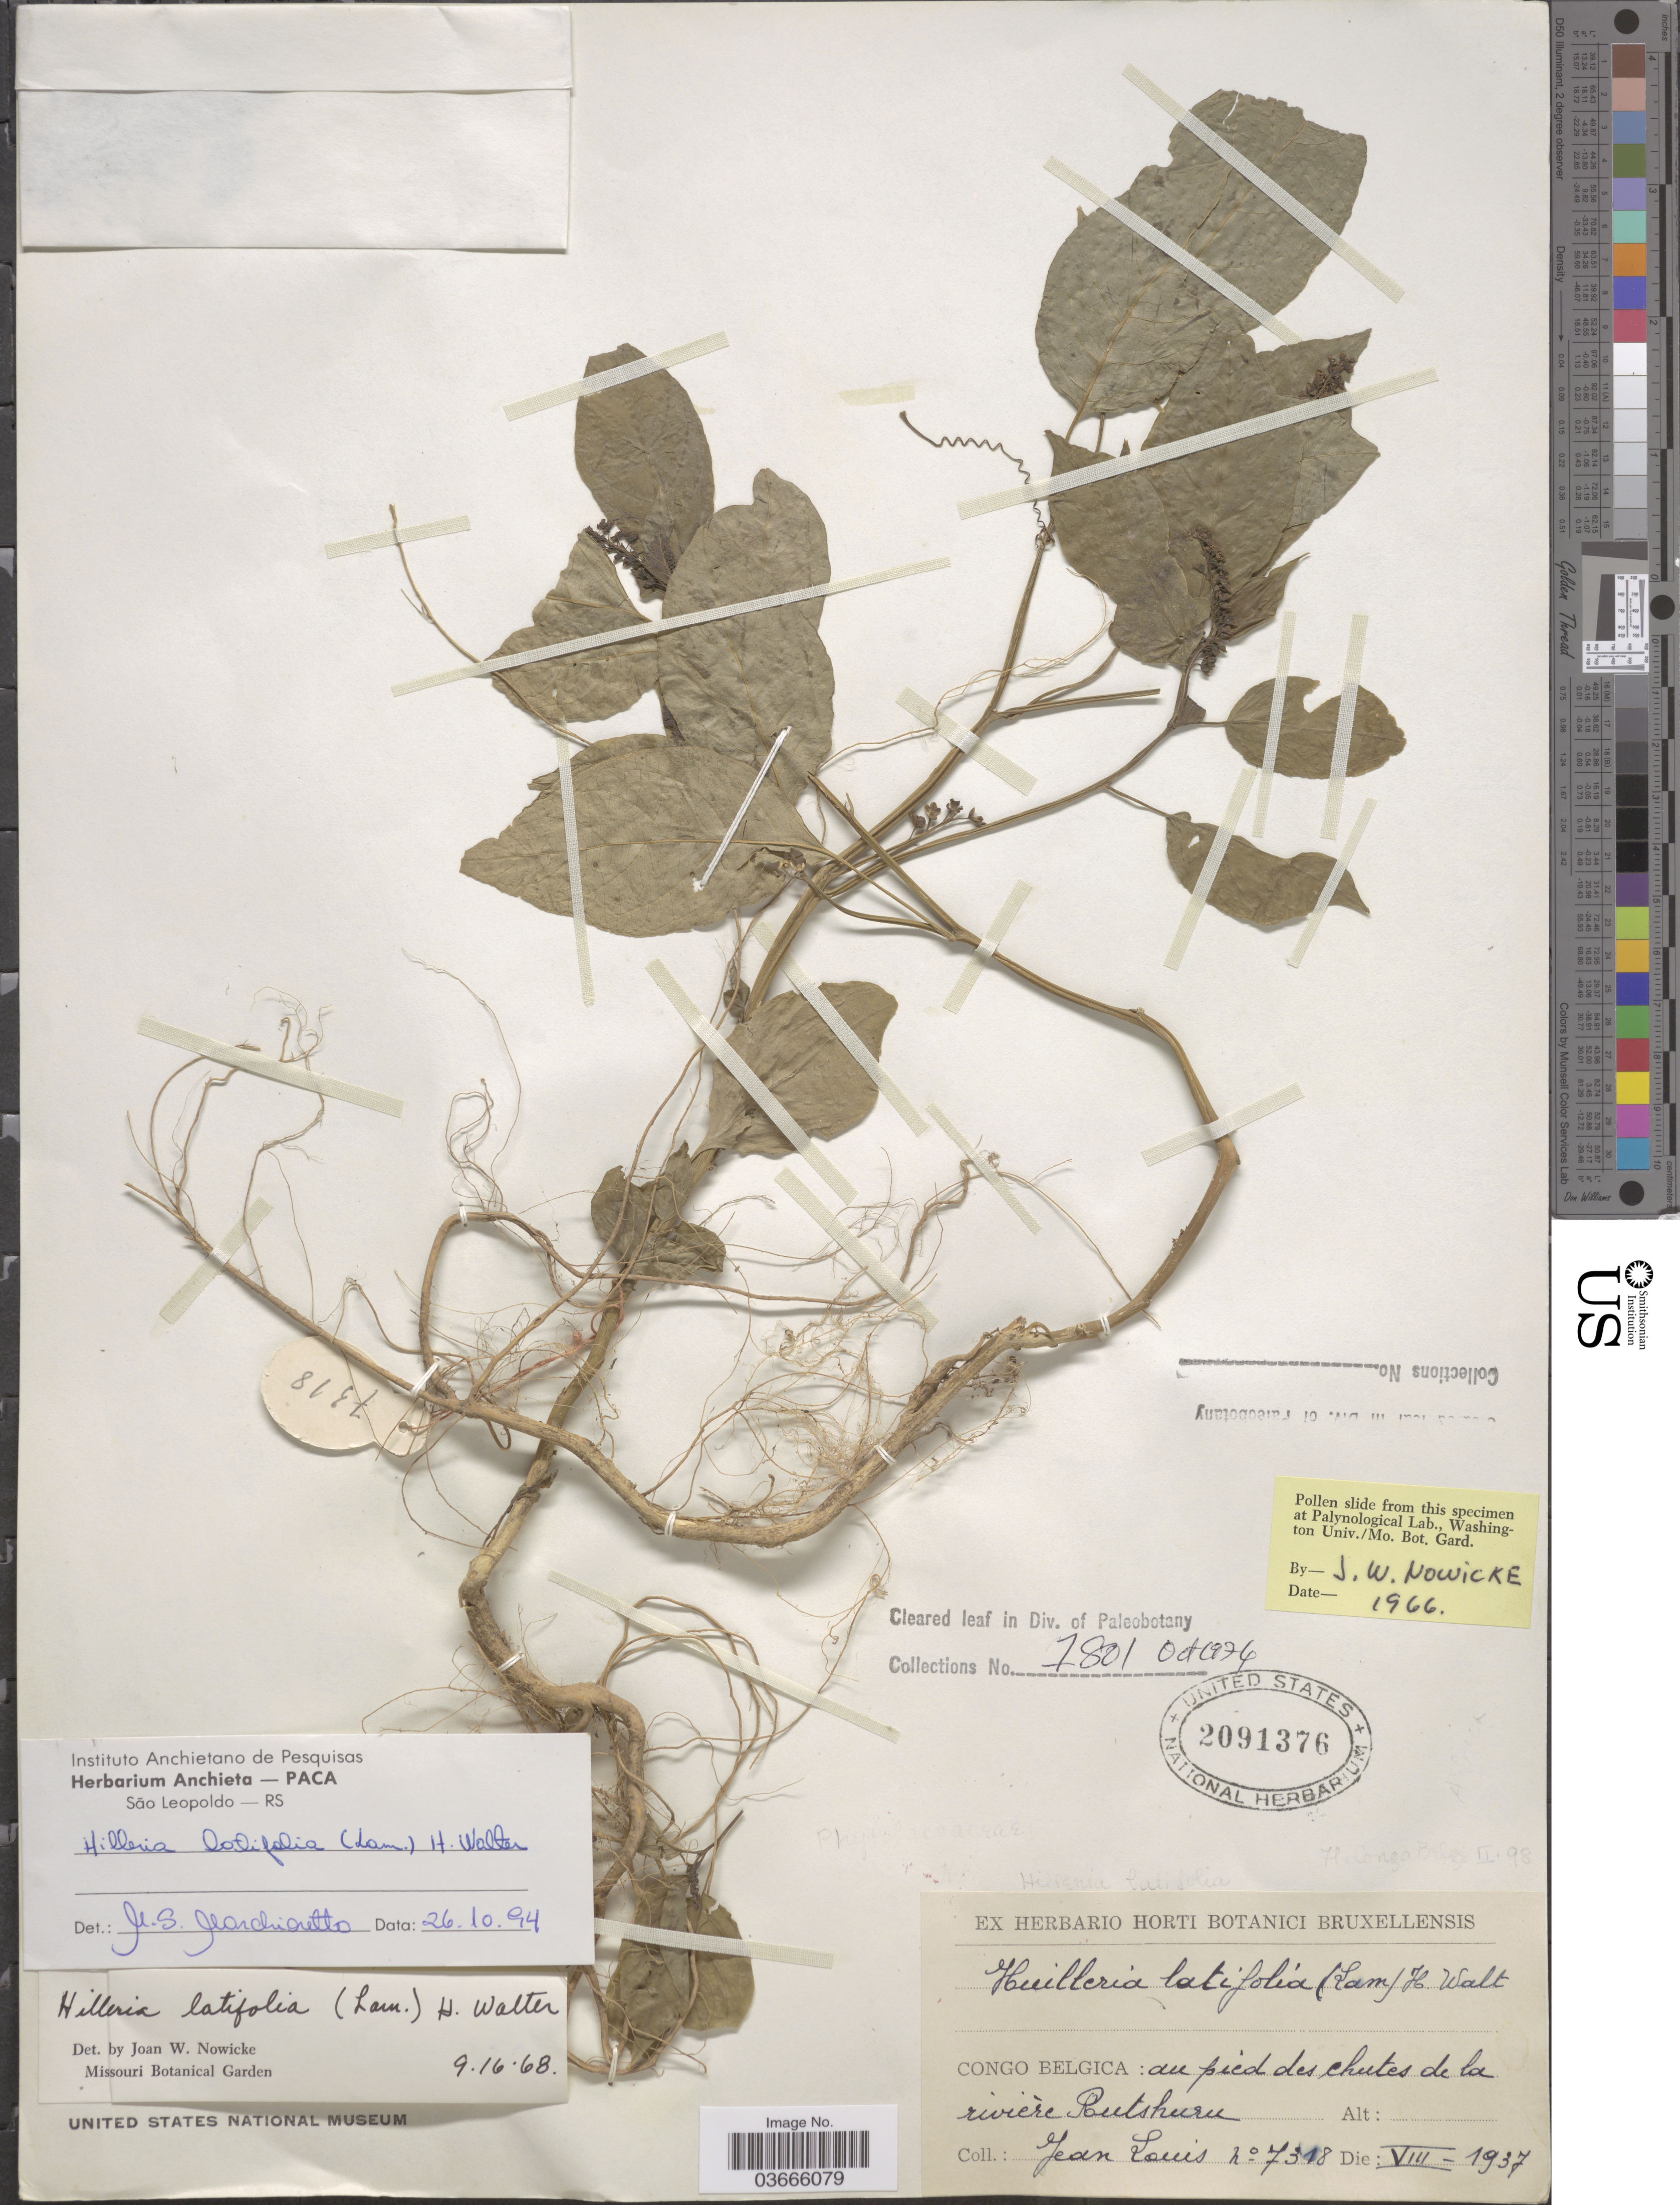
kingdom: Plantae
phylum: Tracheophyta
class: Magnoliopsida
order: Caryophyllales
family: Phytolaccaceae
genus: Hilleria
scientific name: Hilleria latifolia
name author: (Lam.) H. Walter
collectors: J. Louis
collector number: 7318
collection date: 1937-08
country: Congo, Democratic Republic of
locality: Congo Belgica: au pied des chutes de la rivière Rutshuru.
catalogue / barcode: US 2091376